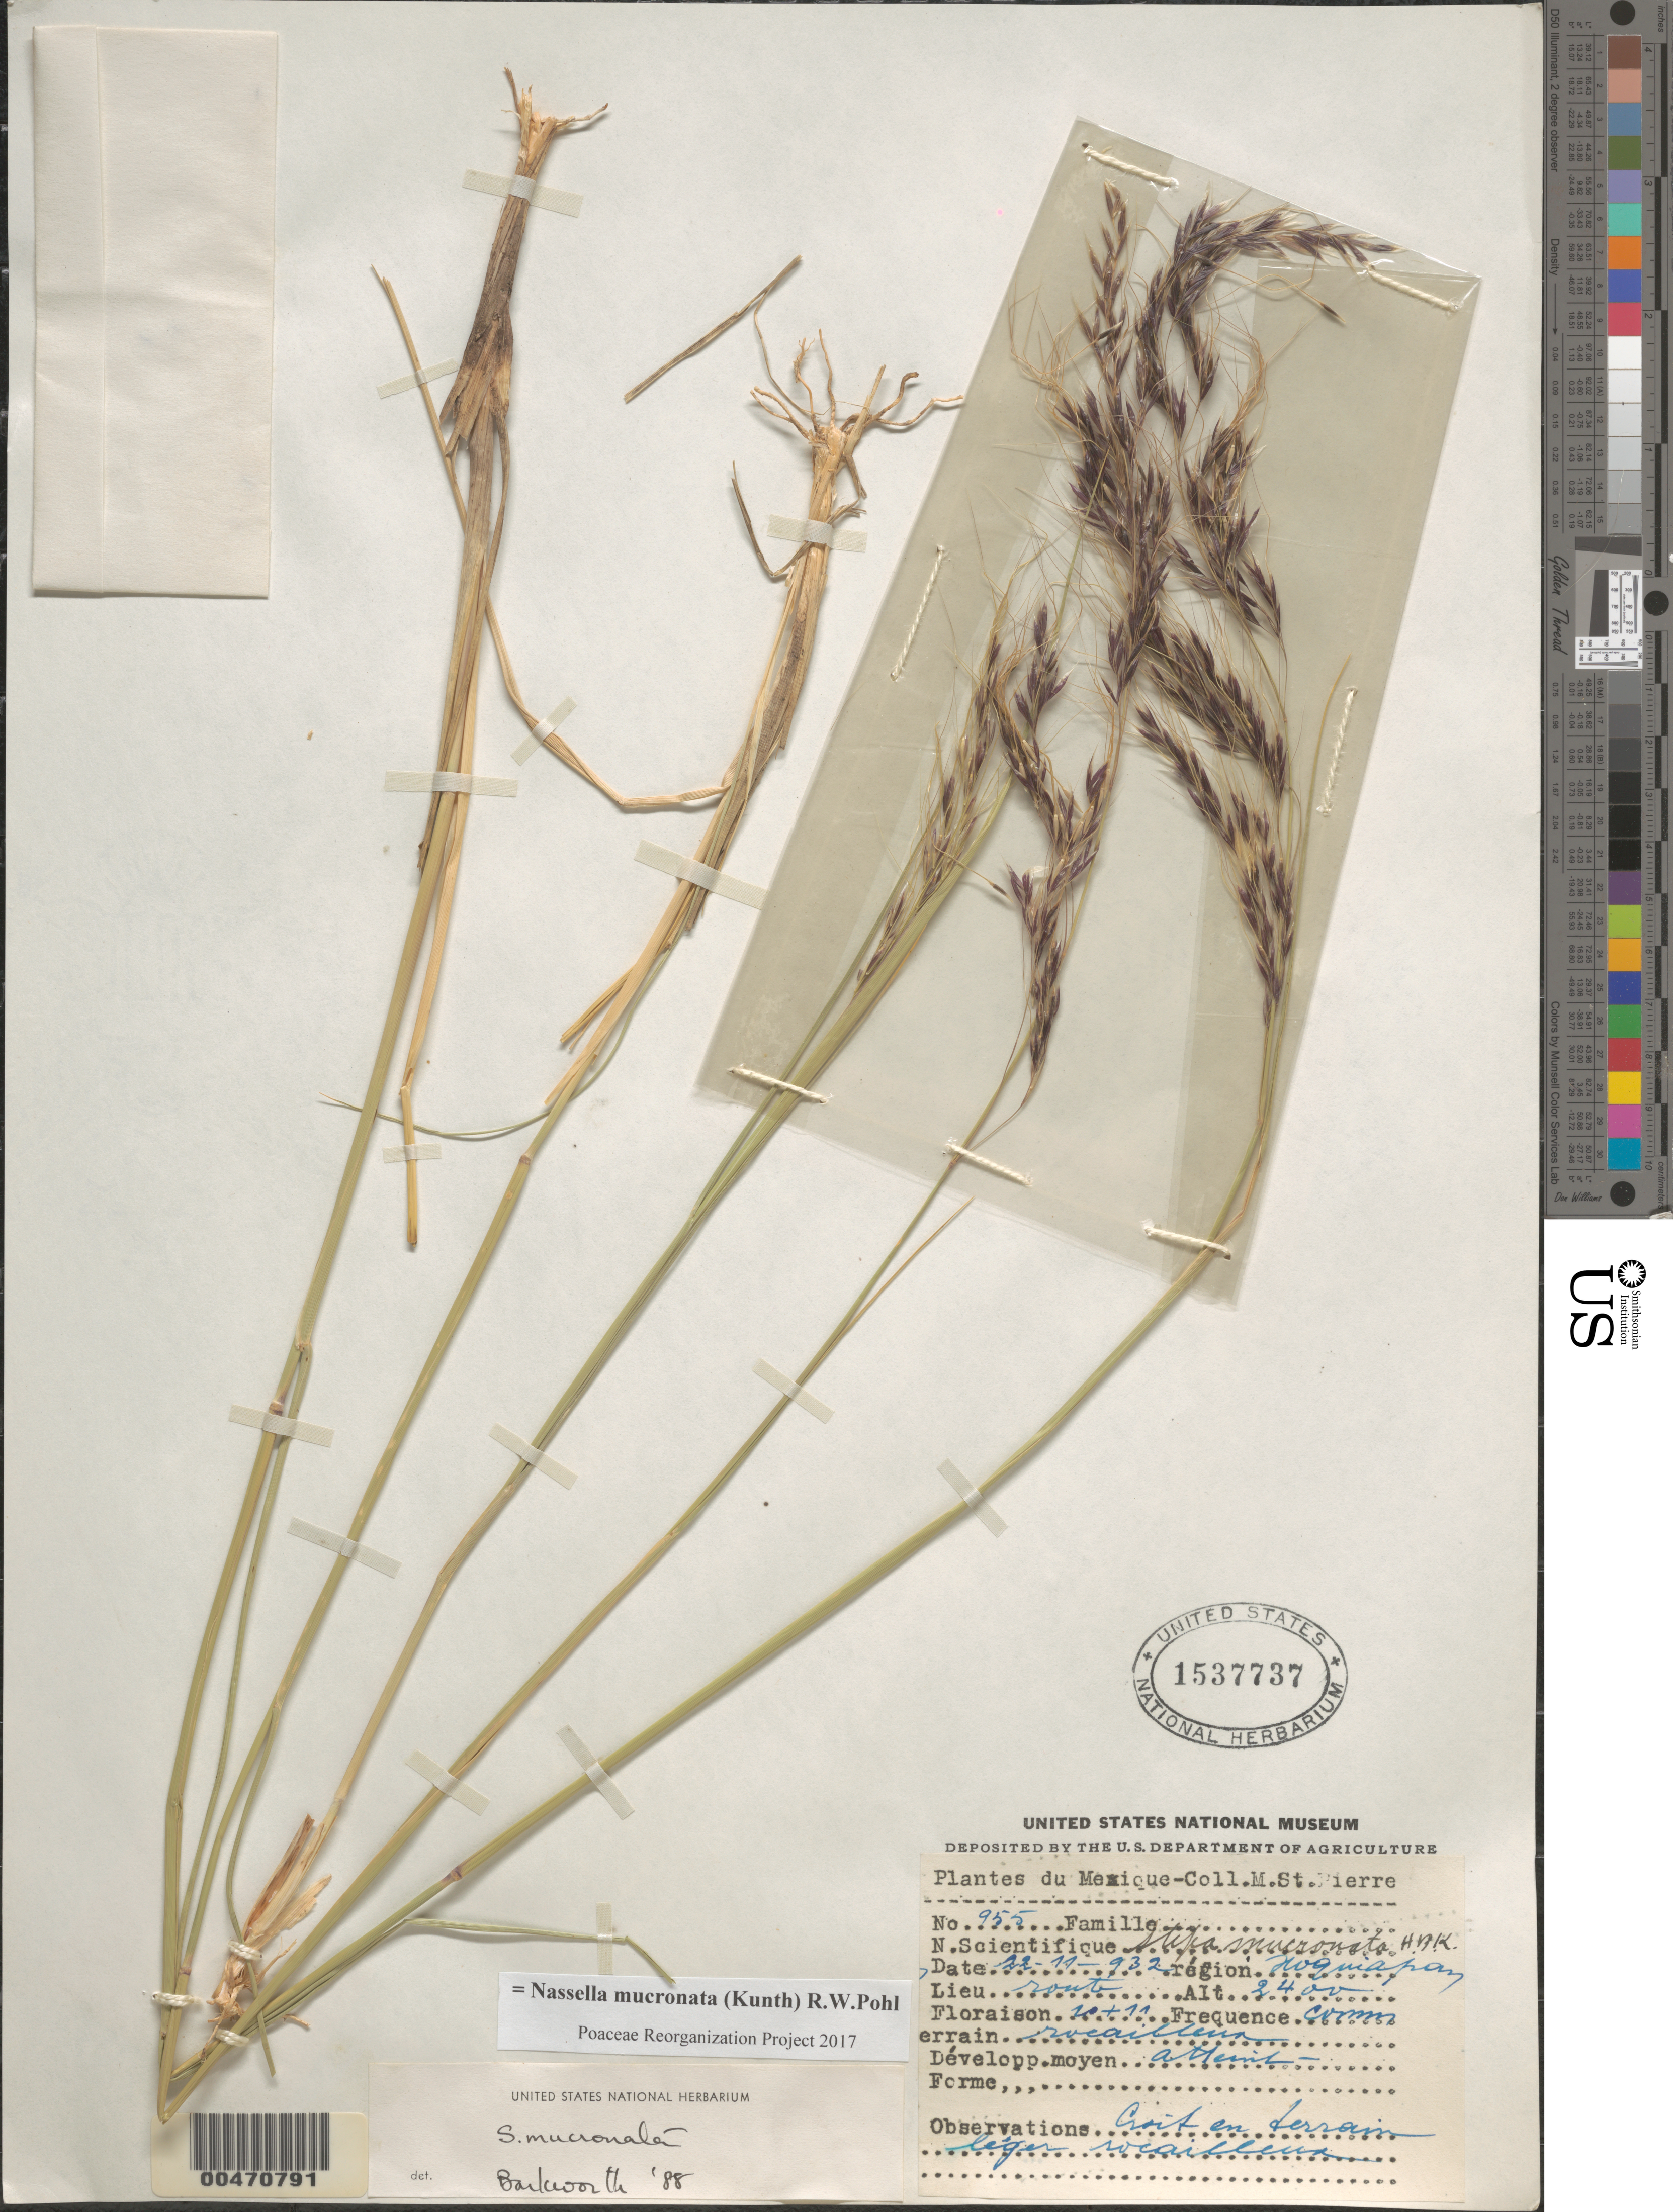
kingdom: Plantae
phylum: Tracheophyta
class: Liliopsida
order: Poales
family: Poaceae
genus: Nassella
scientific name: Nassella mucronata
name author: (Kunth) R.W. Pohl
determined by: Poaceae Reorganization Project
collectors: M. Saint-Pierre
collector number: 955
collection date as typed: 22 Nov 1932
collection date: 1932-11-22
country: Mexico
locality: Xoquiapan, route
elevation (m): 2400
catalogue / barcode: US 1537737